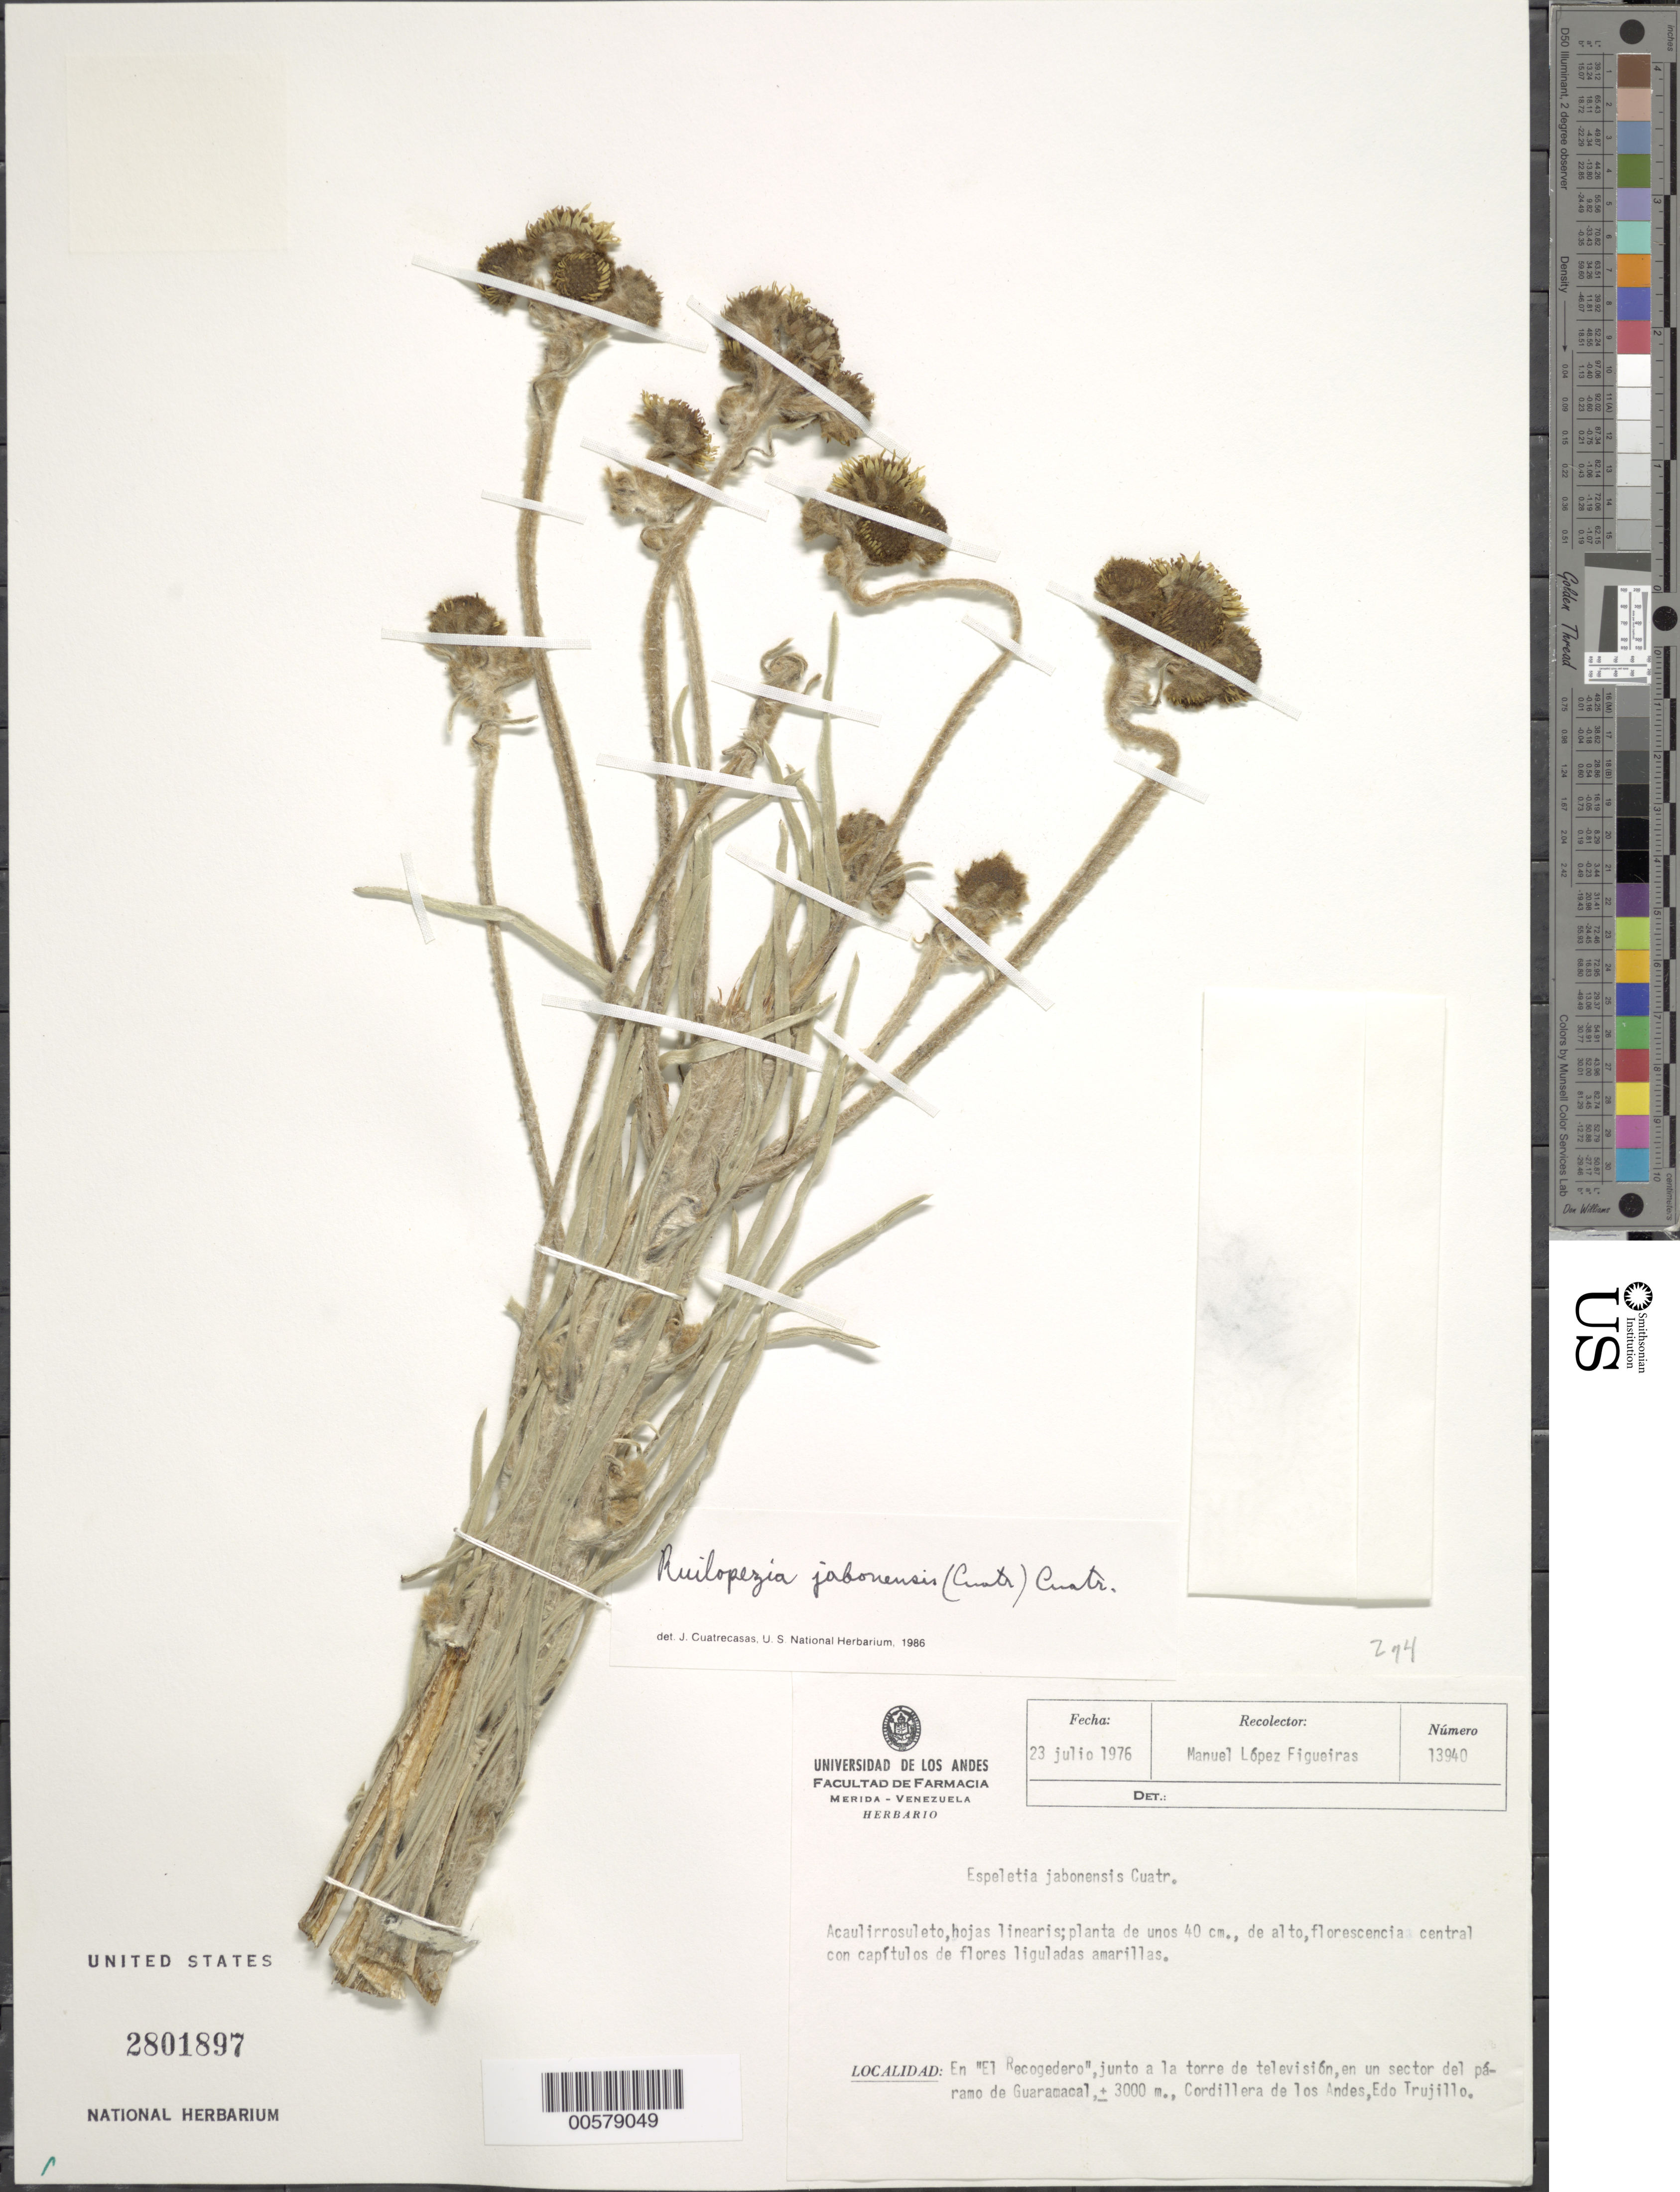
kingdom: Plantae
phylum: Tracheophyta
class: Magnoliopsida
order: Asterales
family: Asteraceae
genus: Ruilopezia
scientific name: Ruilopezia jabonensis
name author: (Cuatrec.) Cuatrec.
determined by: Cuatrecasas, J.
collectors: M. López Figueiras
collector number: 13940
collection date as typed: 23 Jul 1976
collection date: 1976-07-23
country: Venezuela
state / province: Trujillo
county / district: Boconó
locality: Cordillera de los Andes, paramo de Guaramacal: El Recogedero, junto a la torre de television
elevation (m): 3000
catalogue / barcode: US 2801897